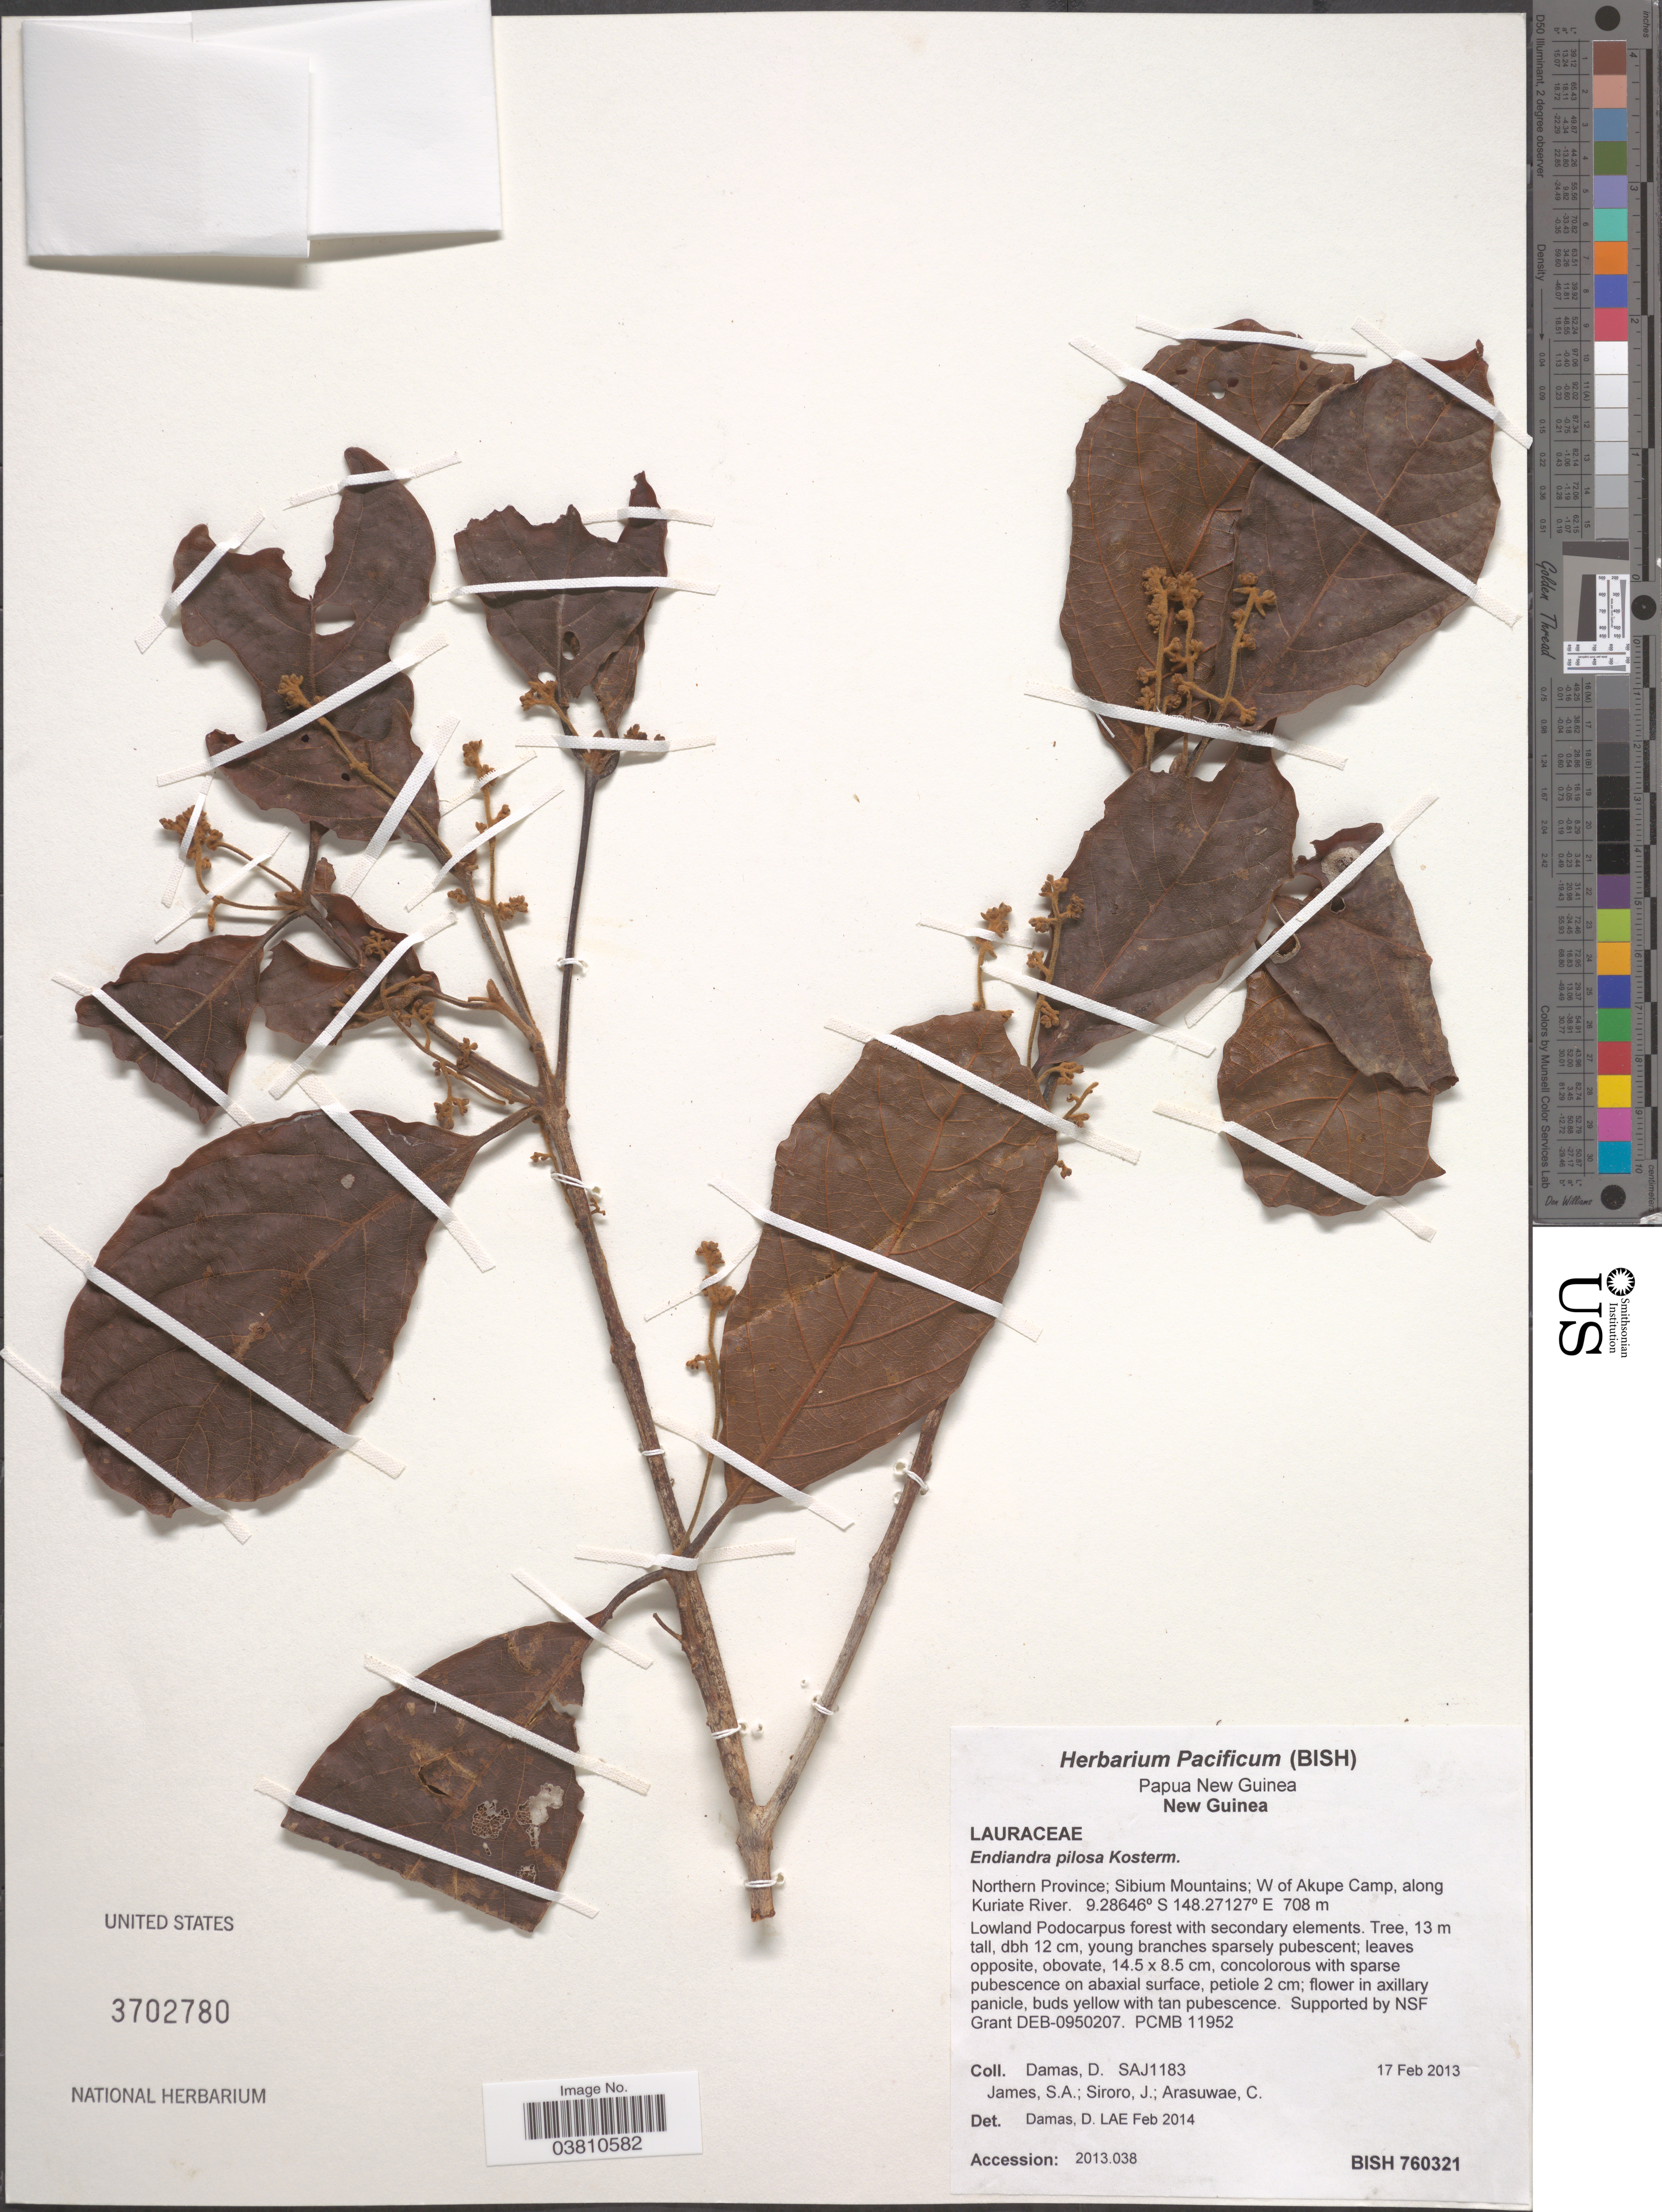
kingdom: Plantae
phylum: Tracheophyta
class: Magnoliopsida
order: Laurales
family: Lauraceae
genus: Endiandra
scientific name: Endiandra pilosa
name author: Kosterm.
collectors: D. Damas, S. James, J. Siroro & C. Arasuwae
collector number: SAJ1183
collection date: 2013-02-17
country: Papua New Guinea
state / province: Northern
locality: New Guinea. Sibium Mountains; W of Akupe Camp, along Kuriate River.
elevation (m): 708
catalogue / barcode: US 3702780